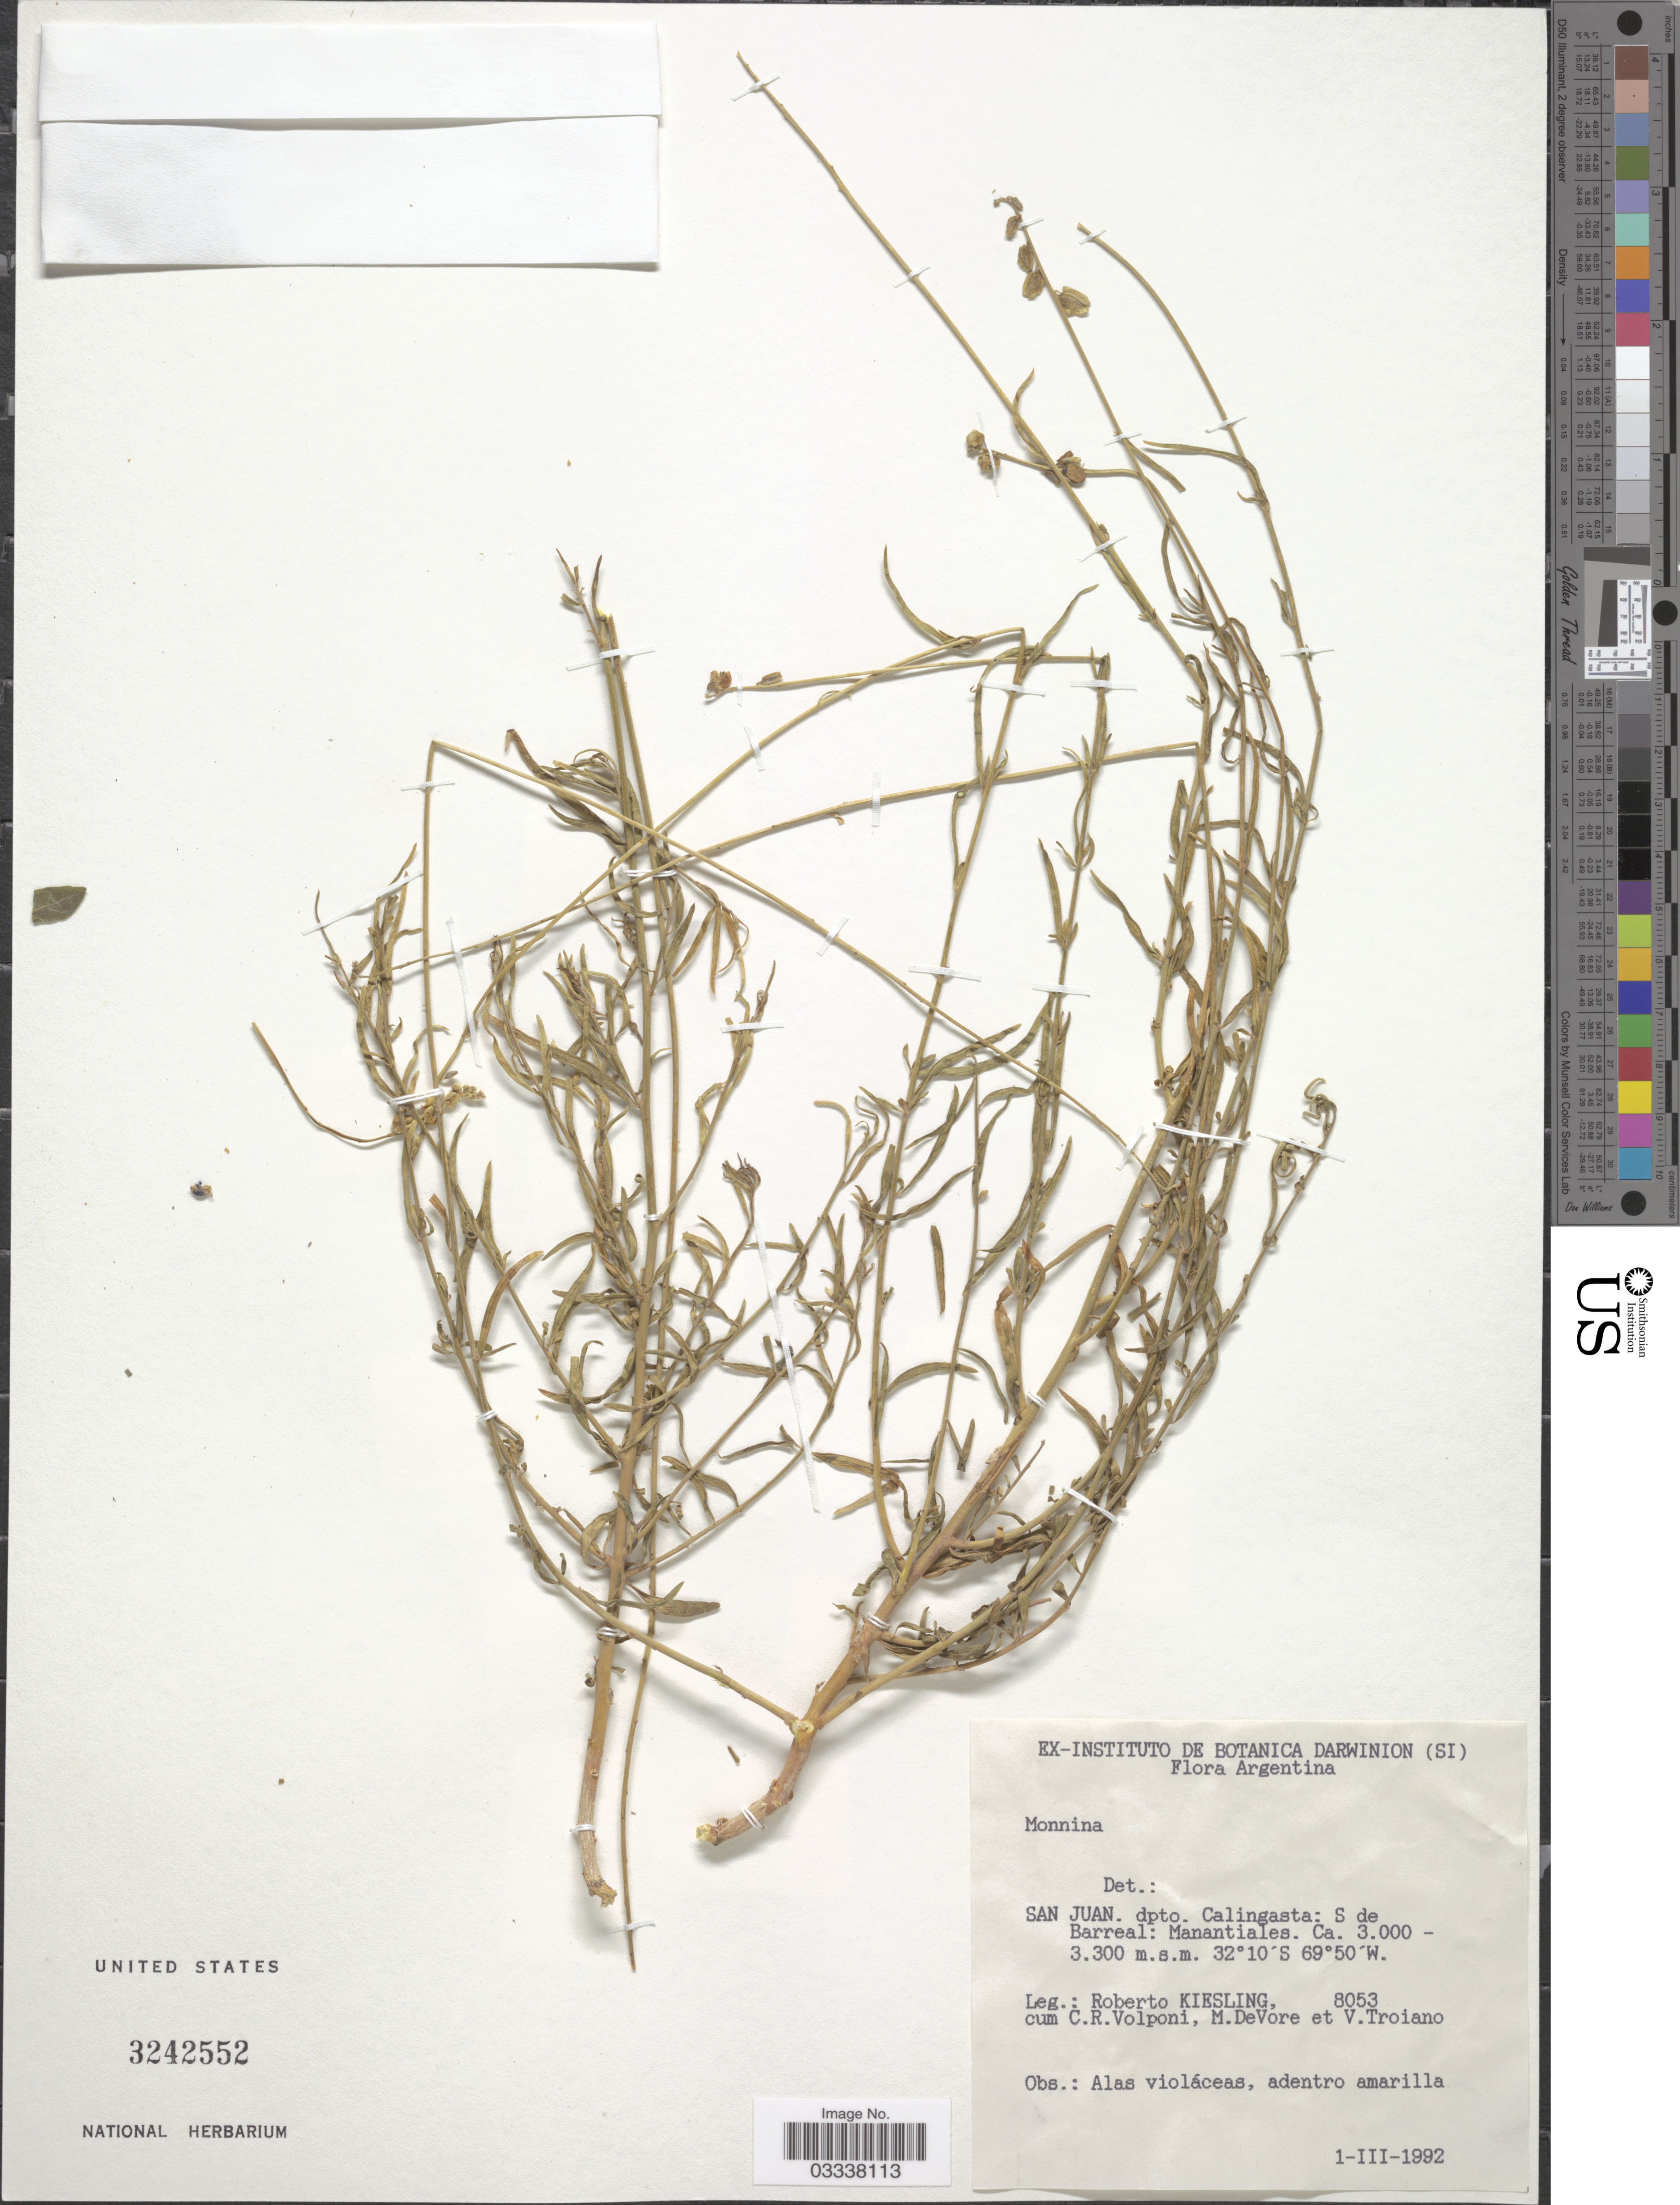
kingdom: Plantae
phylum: Tracheophyta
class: Magnoliopsida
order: Fabales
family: Polygalaceae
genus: Monnina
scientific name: Monnina sp.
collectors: R. Kiesling, C. Volponi, M. DeVore & V. Troiano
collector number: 8053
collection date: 1992-03-01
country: Argentina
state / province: San Juan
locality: Dpto. Calingasta: S de Barreal: Manantiales.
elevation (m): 3000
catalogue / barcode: US 3242552